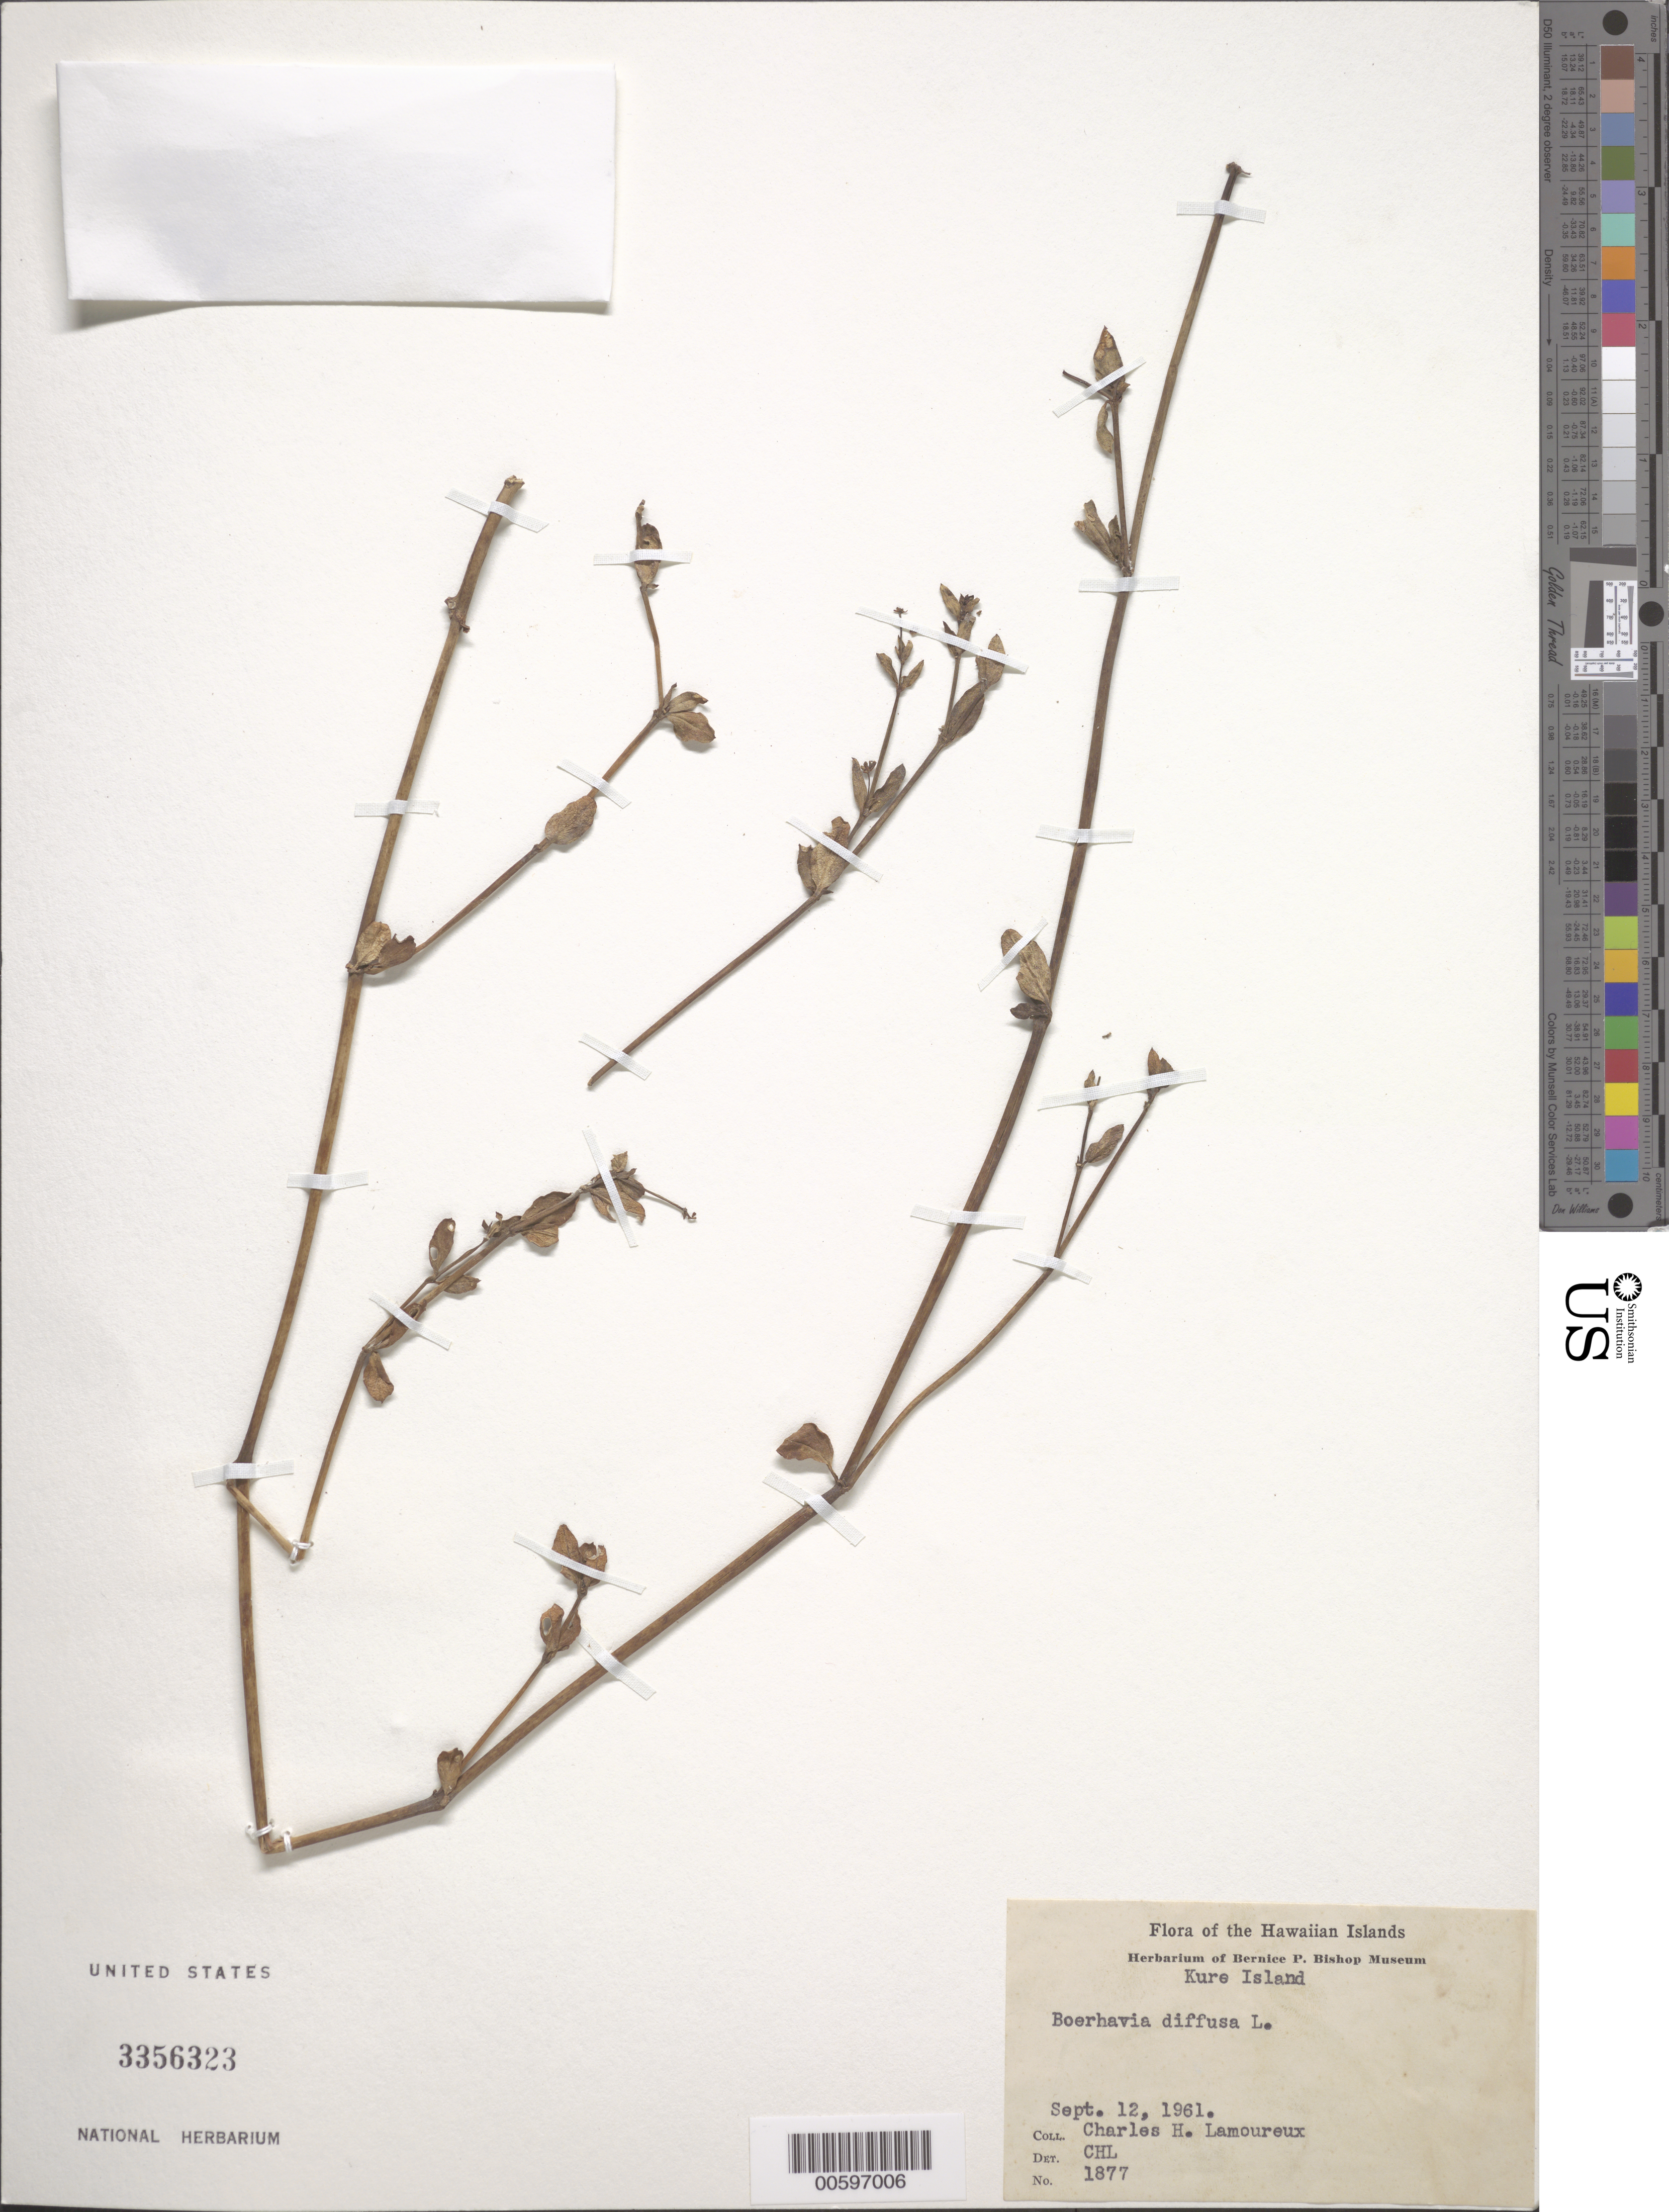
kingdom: Plantae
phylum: Tracheophyta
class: Magnoliopsida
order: Caryophyllales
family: Nyctaginaceae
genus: Boerhavia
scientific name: Boerhavia diffusa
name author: L.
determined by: Lamoureux, C. H.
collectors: C. H. Lamoureux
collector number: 1877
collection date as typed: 12 Sep 1961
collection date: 1961-09-12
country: United States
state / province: Hawaii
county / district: Honolulu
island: Kure Atoll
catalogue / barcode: US 3356323